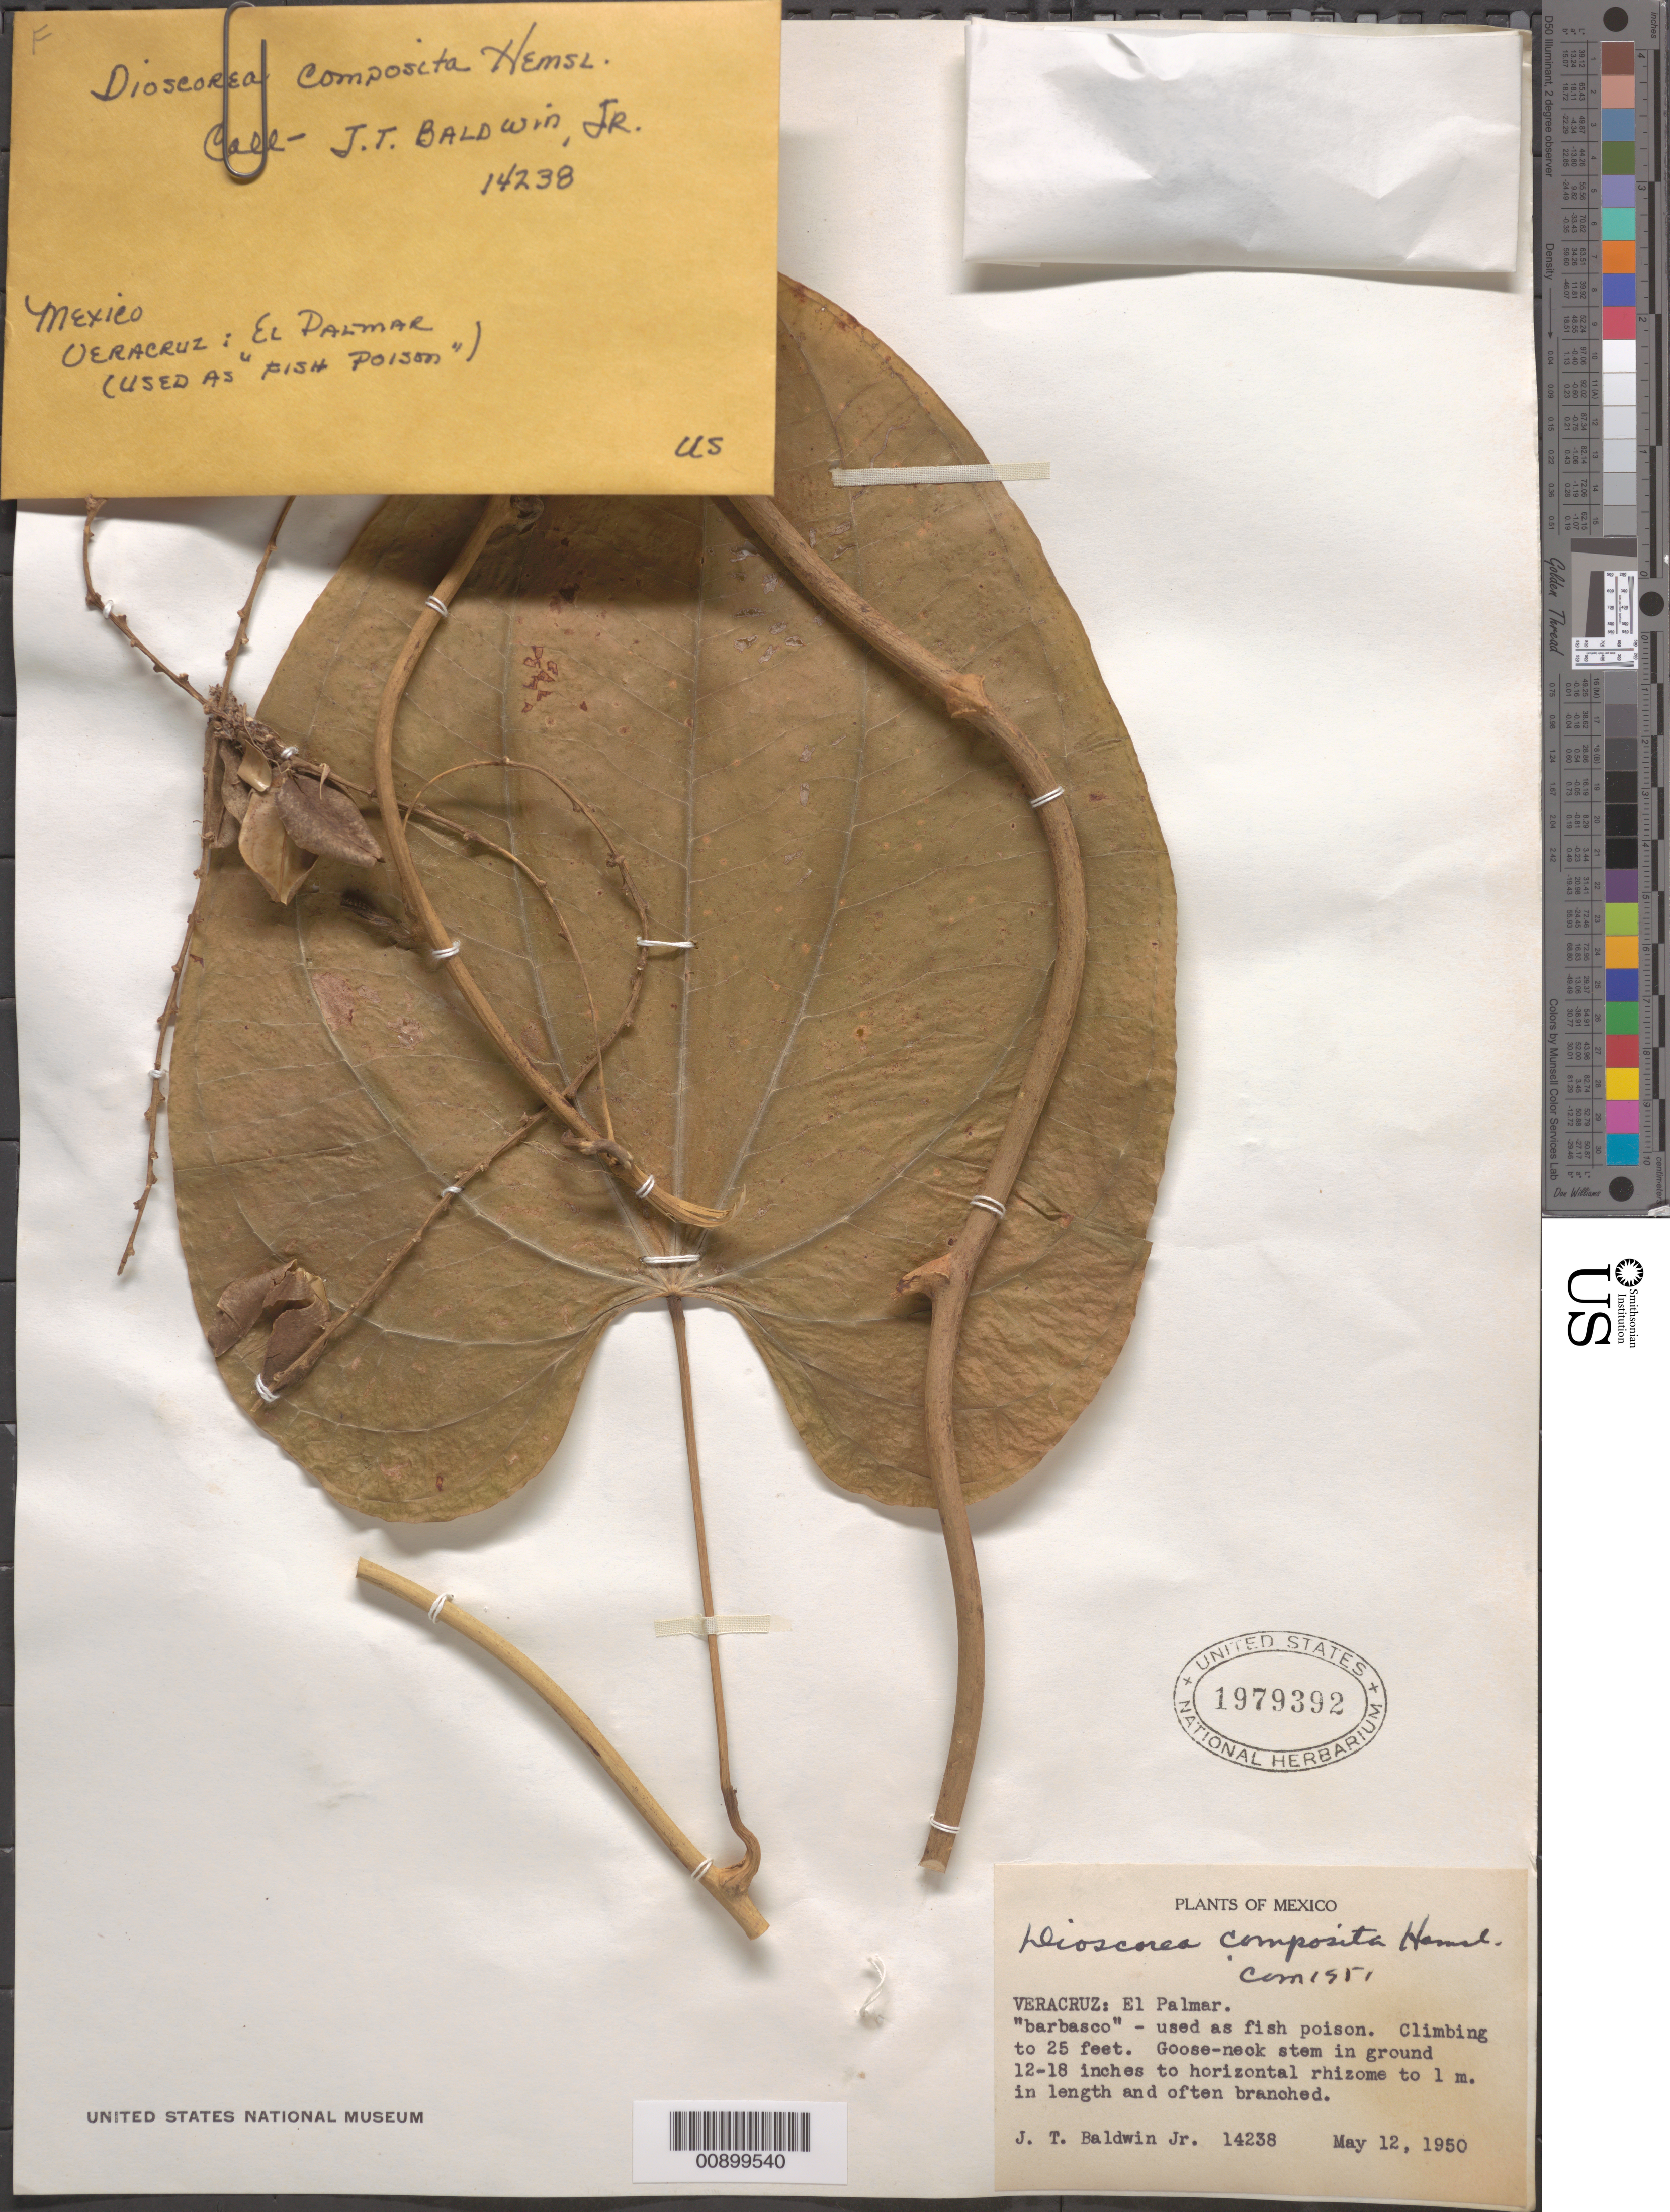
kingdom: Plantae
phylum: Tracheophyta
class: Liliopsida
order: Dioscoreales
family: Dioscoreaceae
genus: Dioscorea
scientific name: Dioscorea composita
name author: Hemsl.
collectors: J. T. Baldwin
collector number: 14238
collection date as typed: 12 May 1950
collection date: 1950-05-12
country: Mexico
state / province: Veracruz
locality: Veracruz: El Palmar.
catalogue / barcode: US 1979392